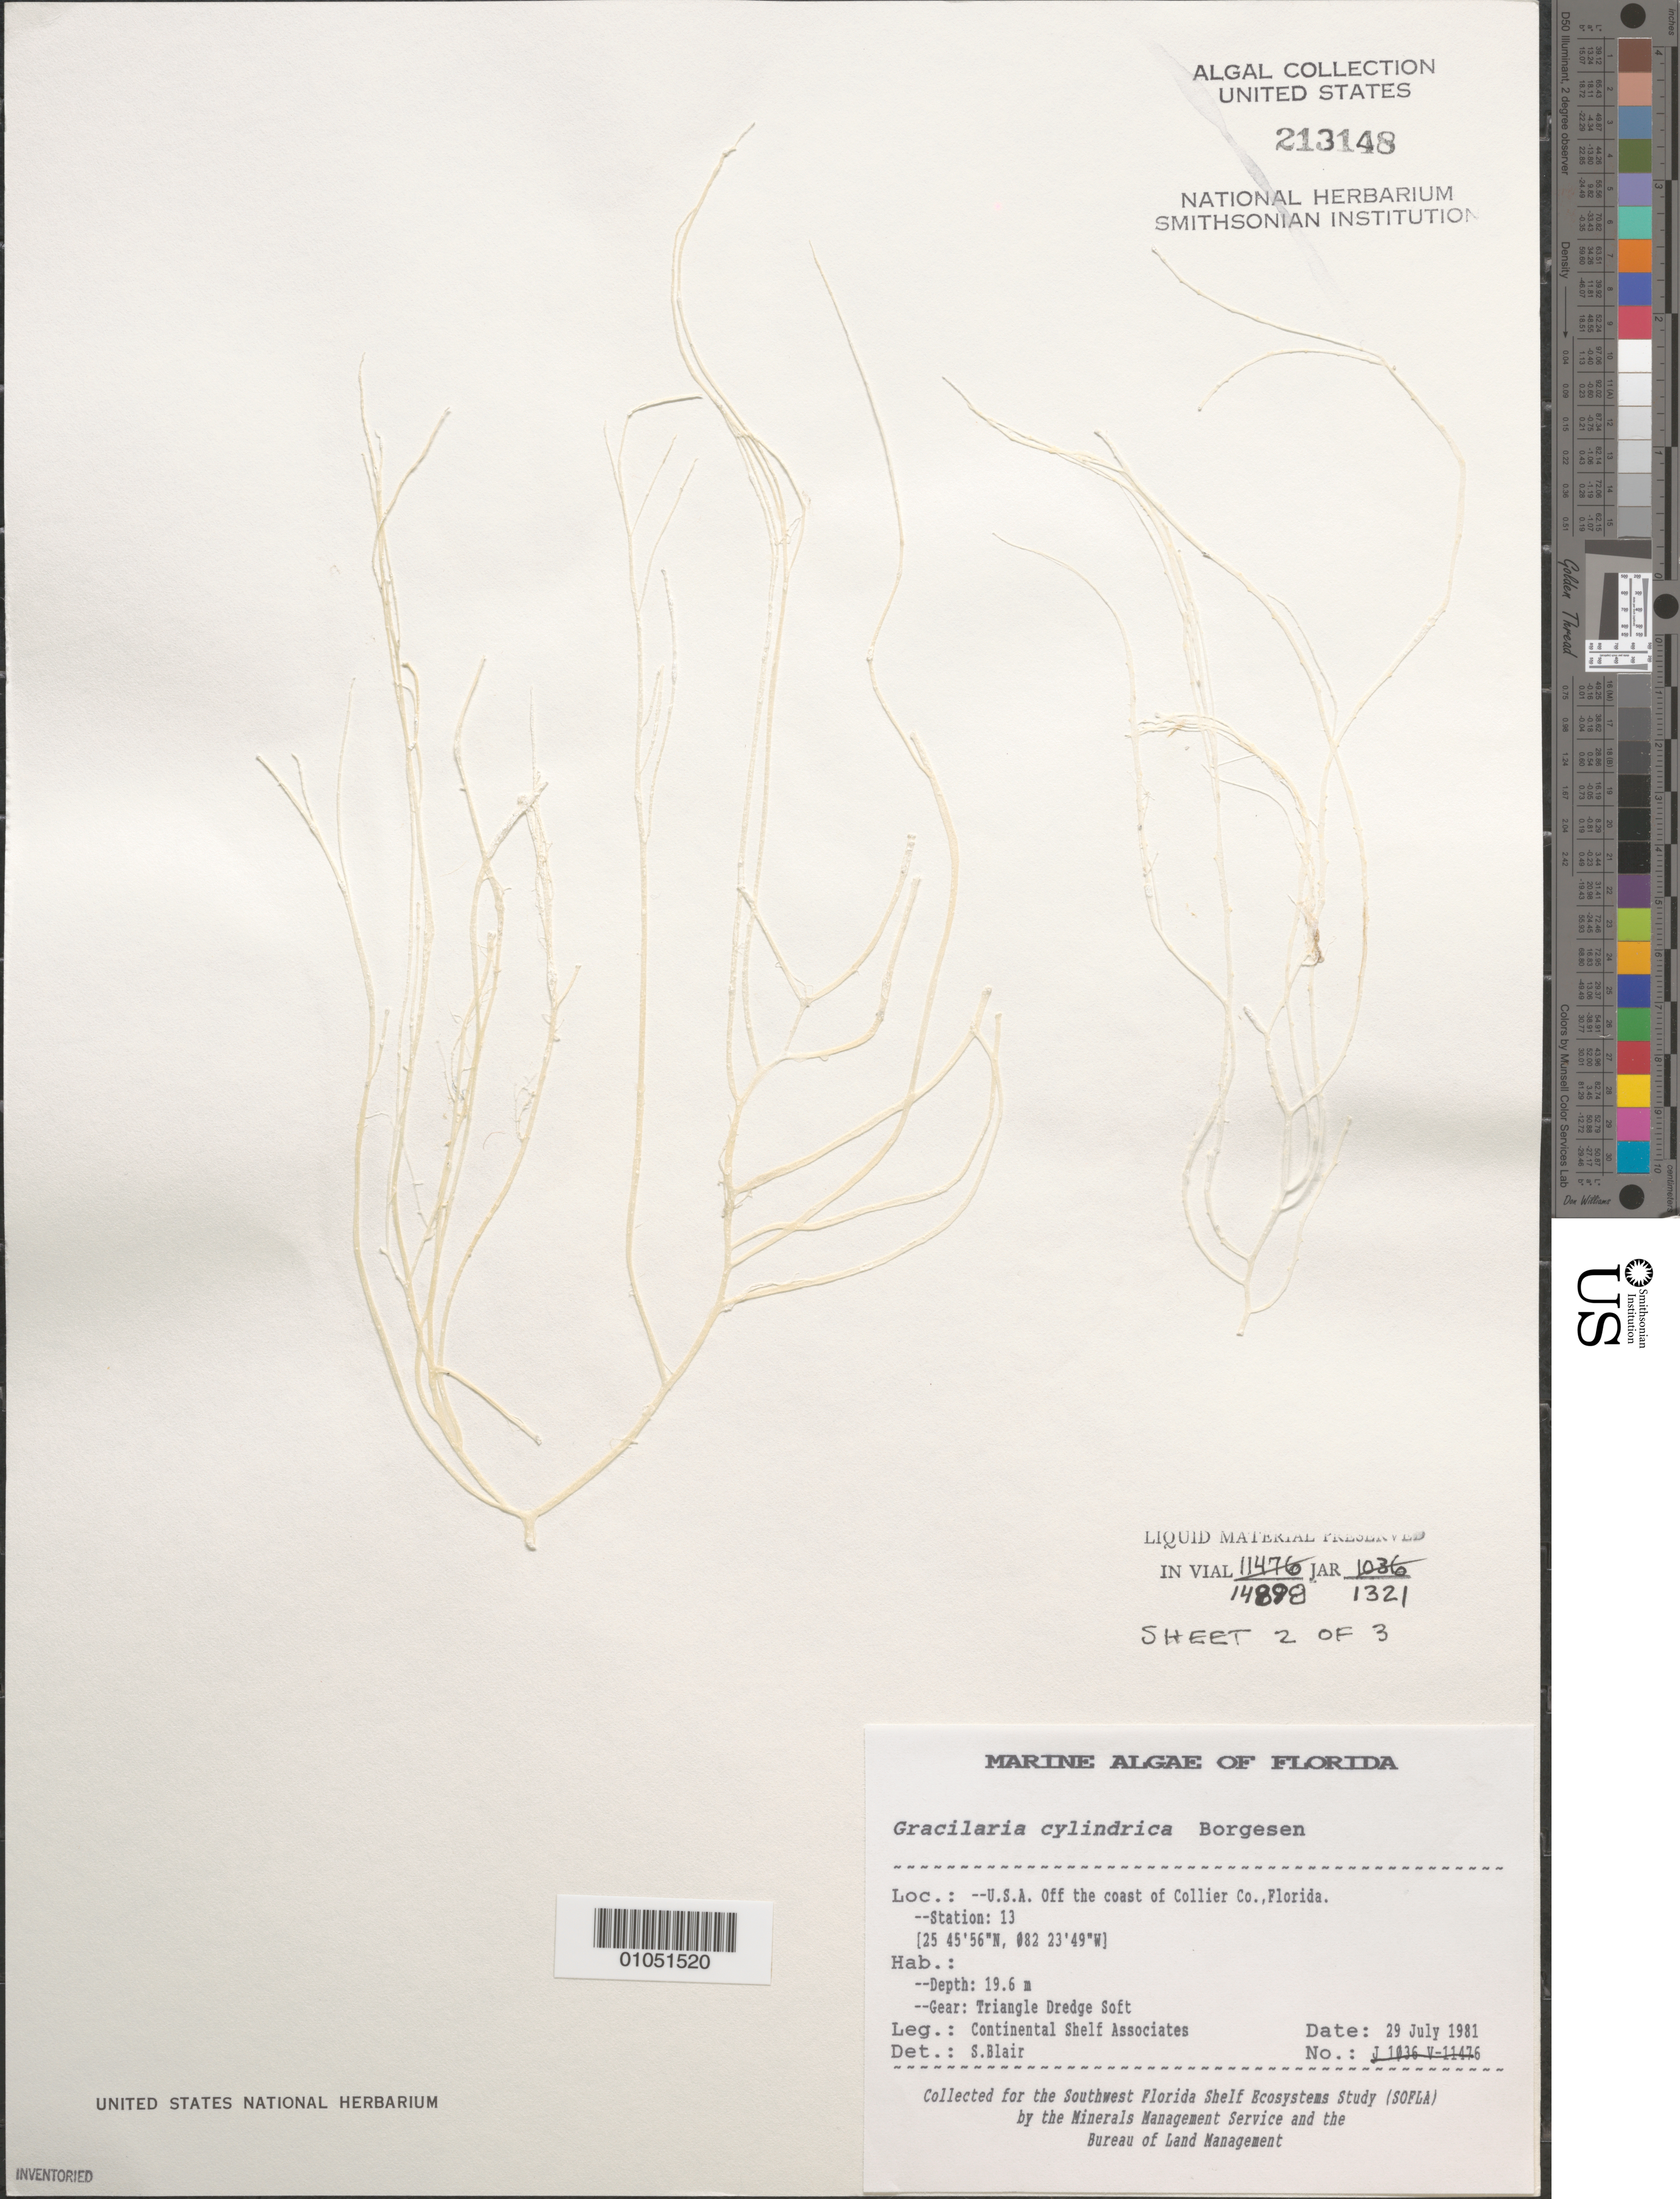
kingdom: Plantae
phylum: Rhodophyta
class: Florideophyceae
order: Gracilariales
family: Gracilariaceae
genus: Gracilaria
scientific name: Gracilaria cylindrica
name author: Børgesen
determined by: Blair, S. M.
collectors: Continental Shelf Associates for the MMS/BLM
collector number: Station 13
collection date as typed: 29 Jul 1981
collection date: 1981-07-29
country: United States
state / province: Florida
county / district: Collier County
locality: Gulf of Mexico off the coast of Collier County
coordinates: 25 45'56"N, 082 23'49"W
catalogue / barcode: US 213148